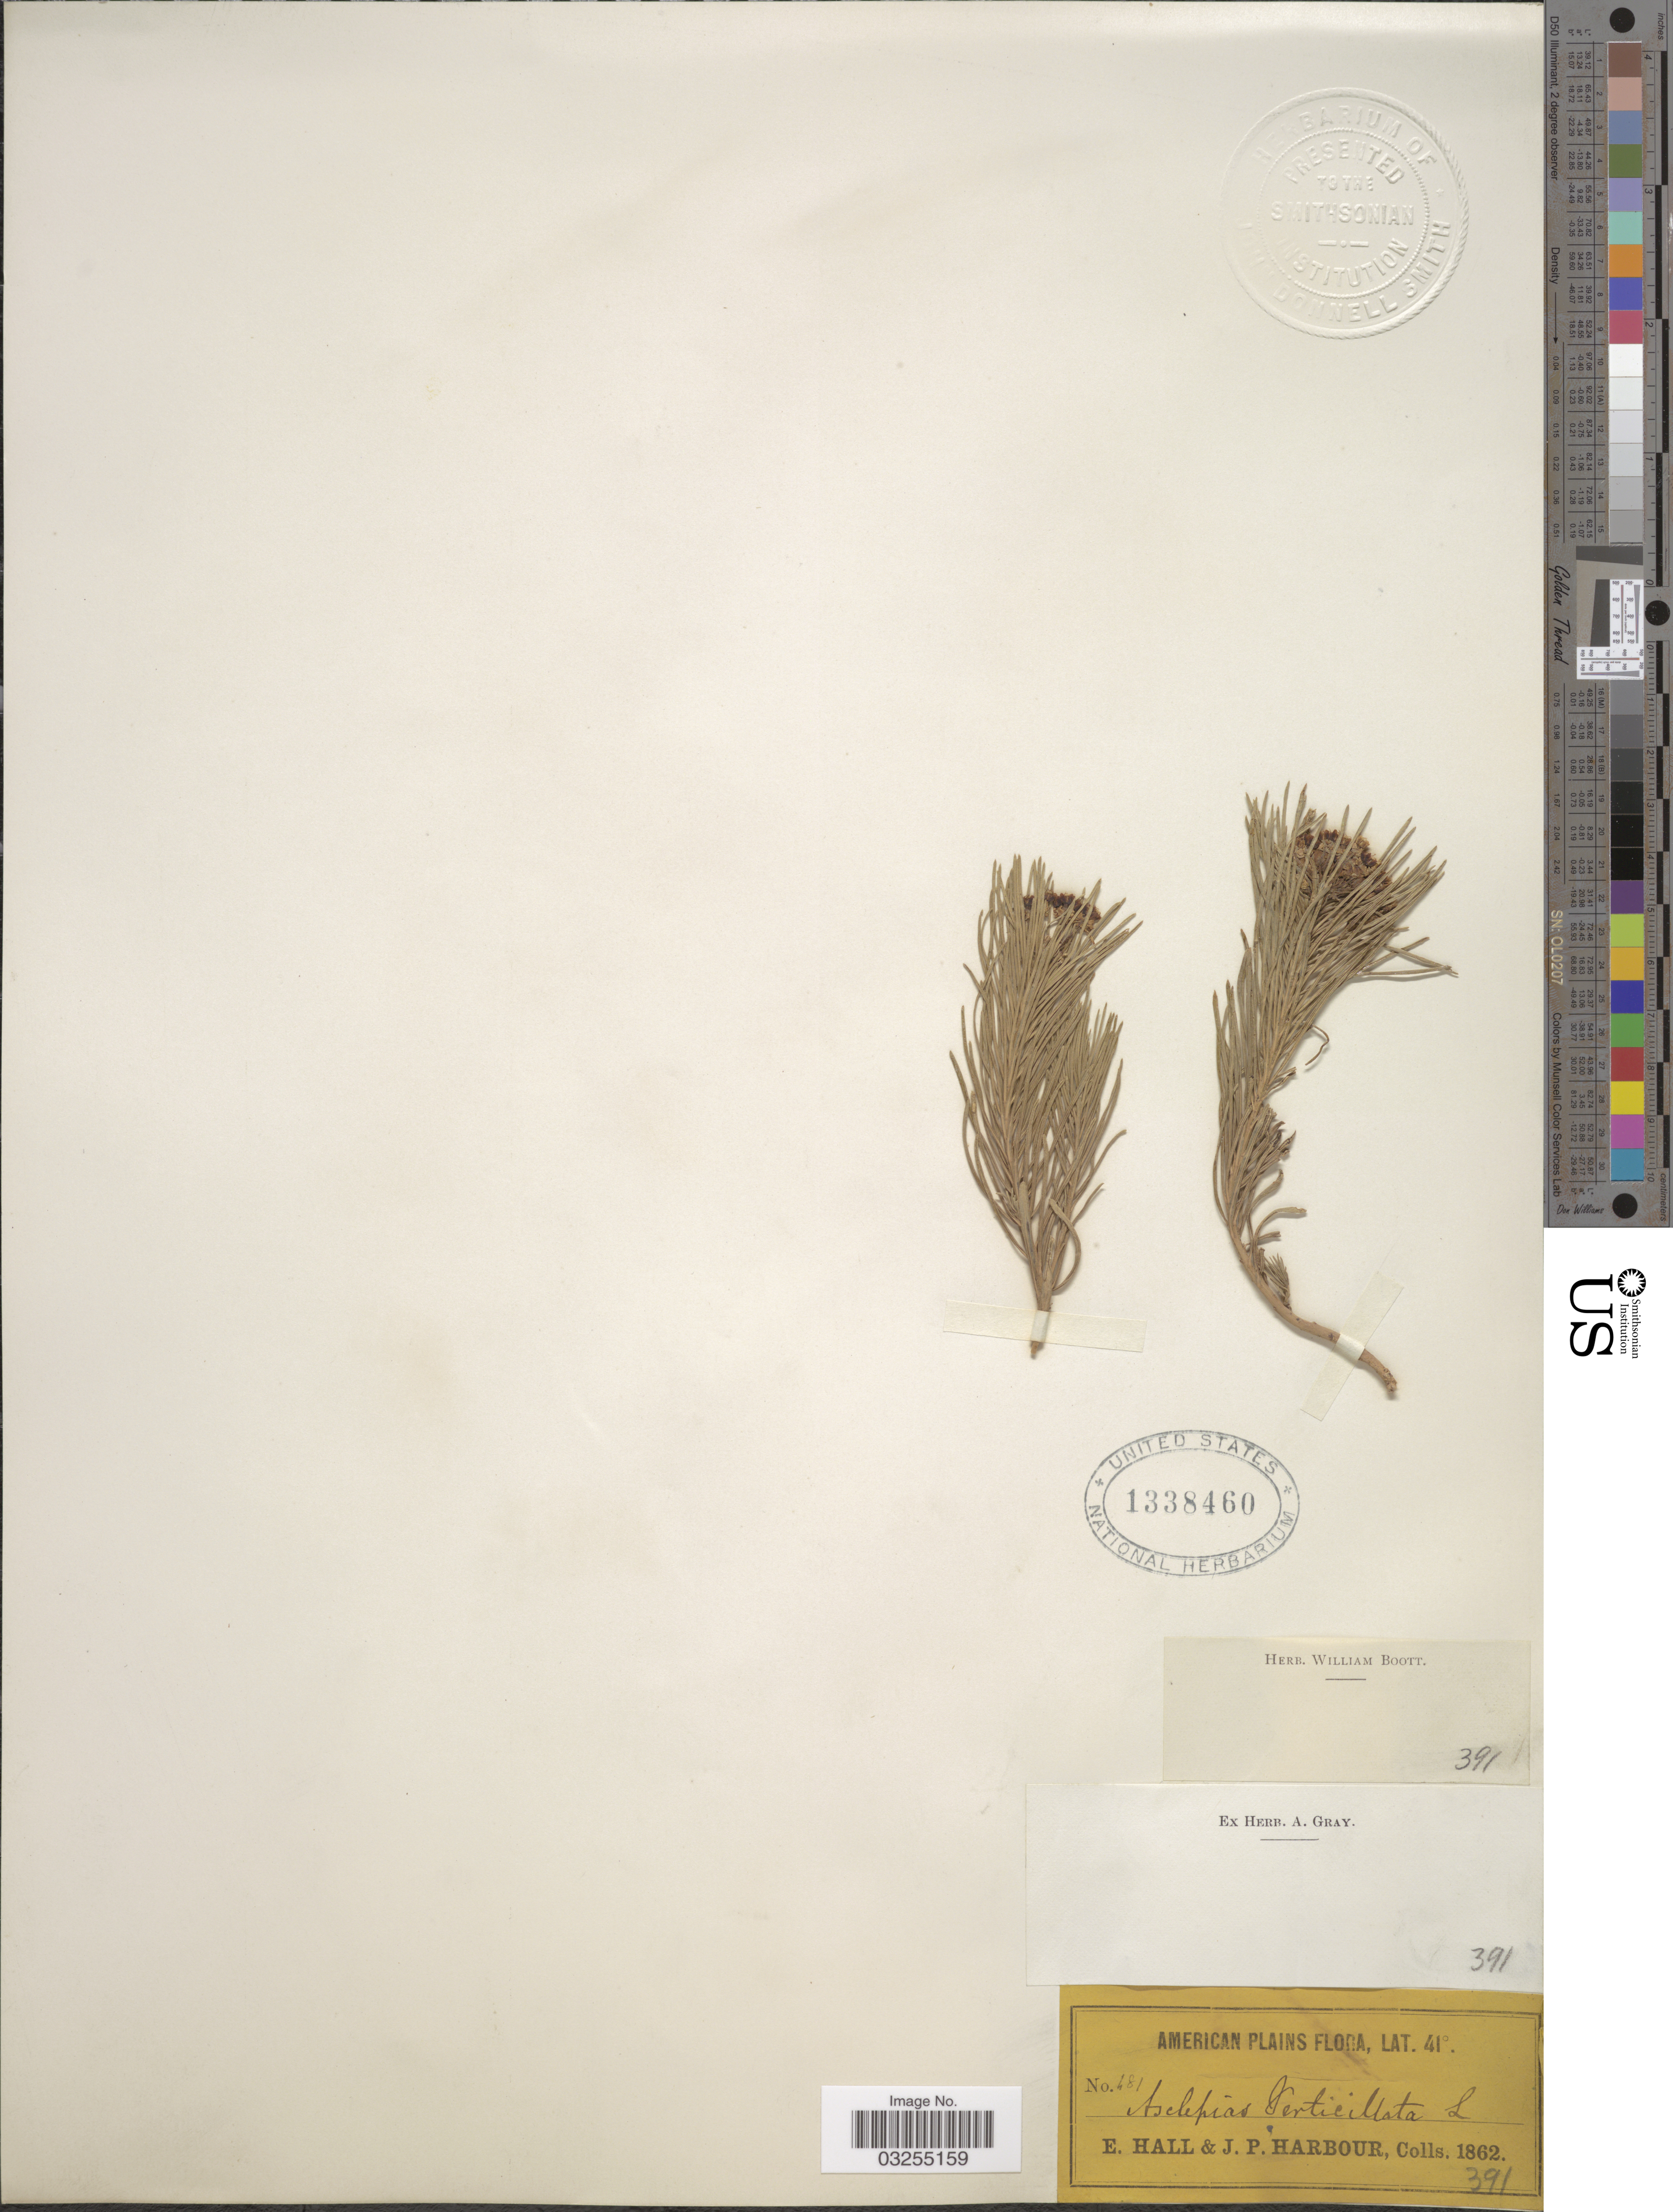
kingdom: Plantae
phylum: Tracheophyta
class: Magnoliopsida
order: Gentianales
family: Apocynaceae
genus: Asclepias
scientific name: Asclepias pumila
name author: (A. Gray) Vail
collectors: E. Hall & J. Harbour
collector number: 481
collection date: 1862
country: United States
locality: American Plains.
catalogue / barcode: US 1338460